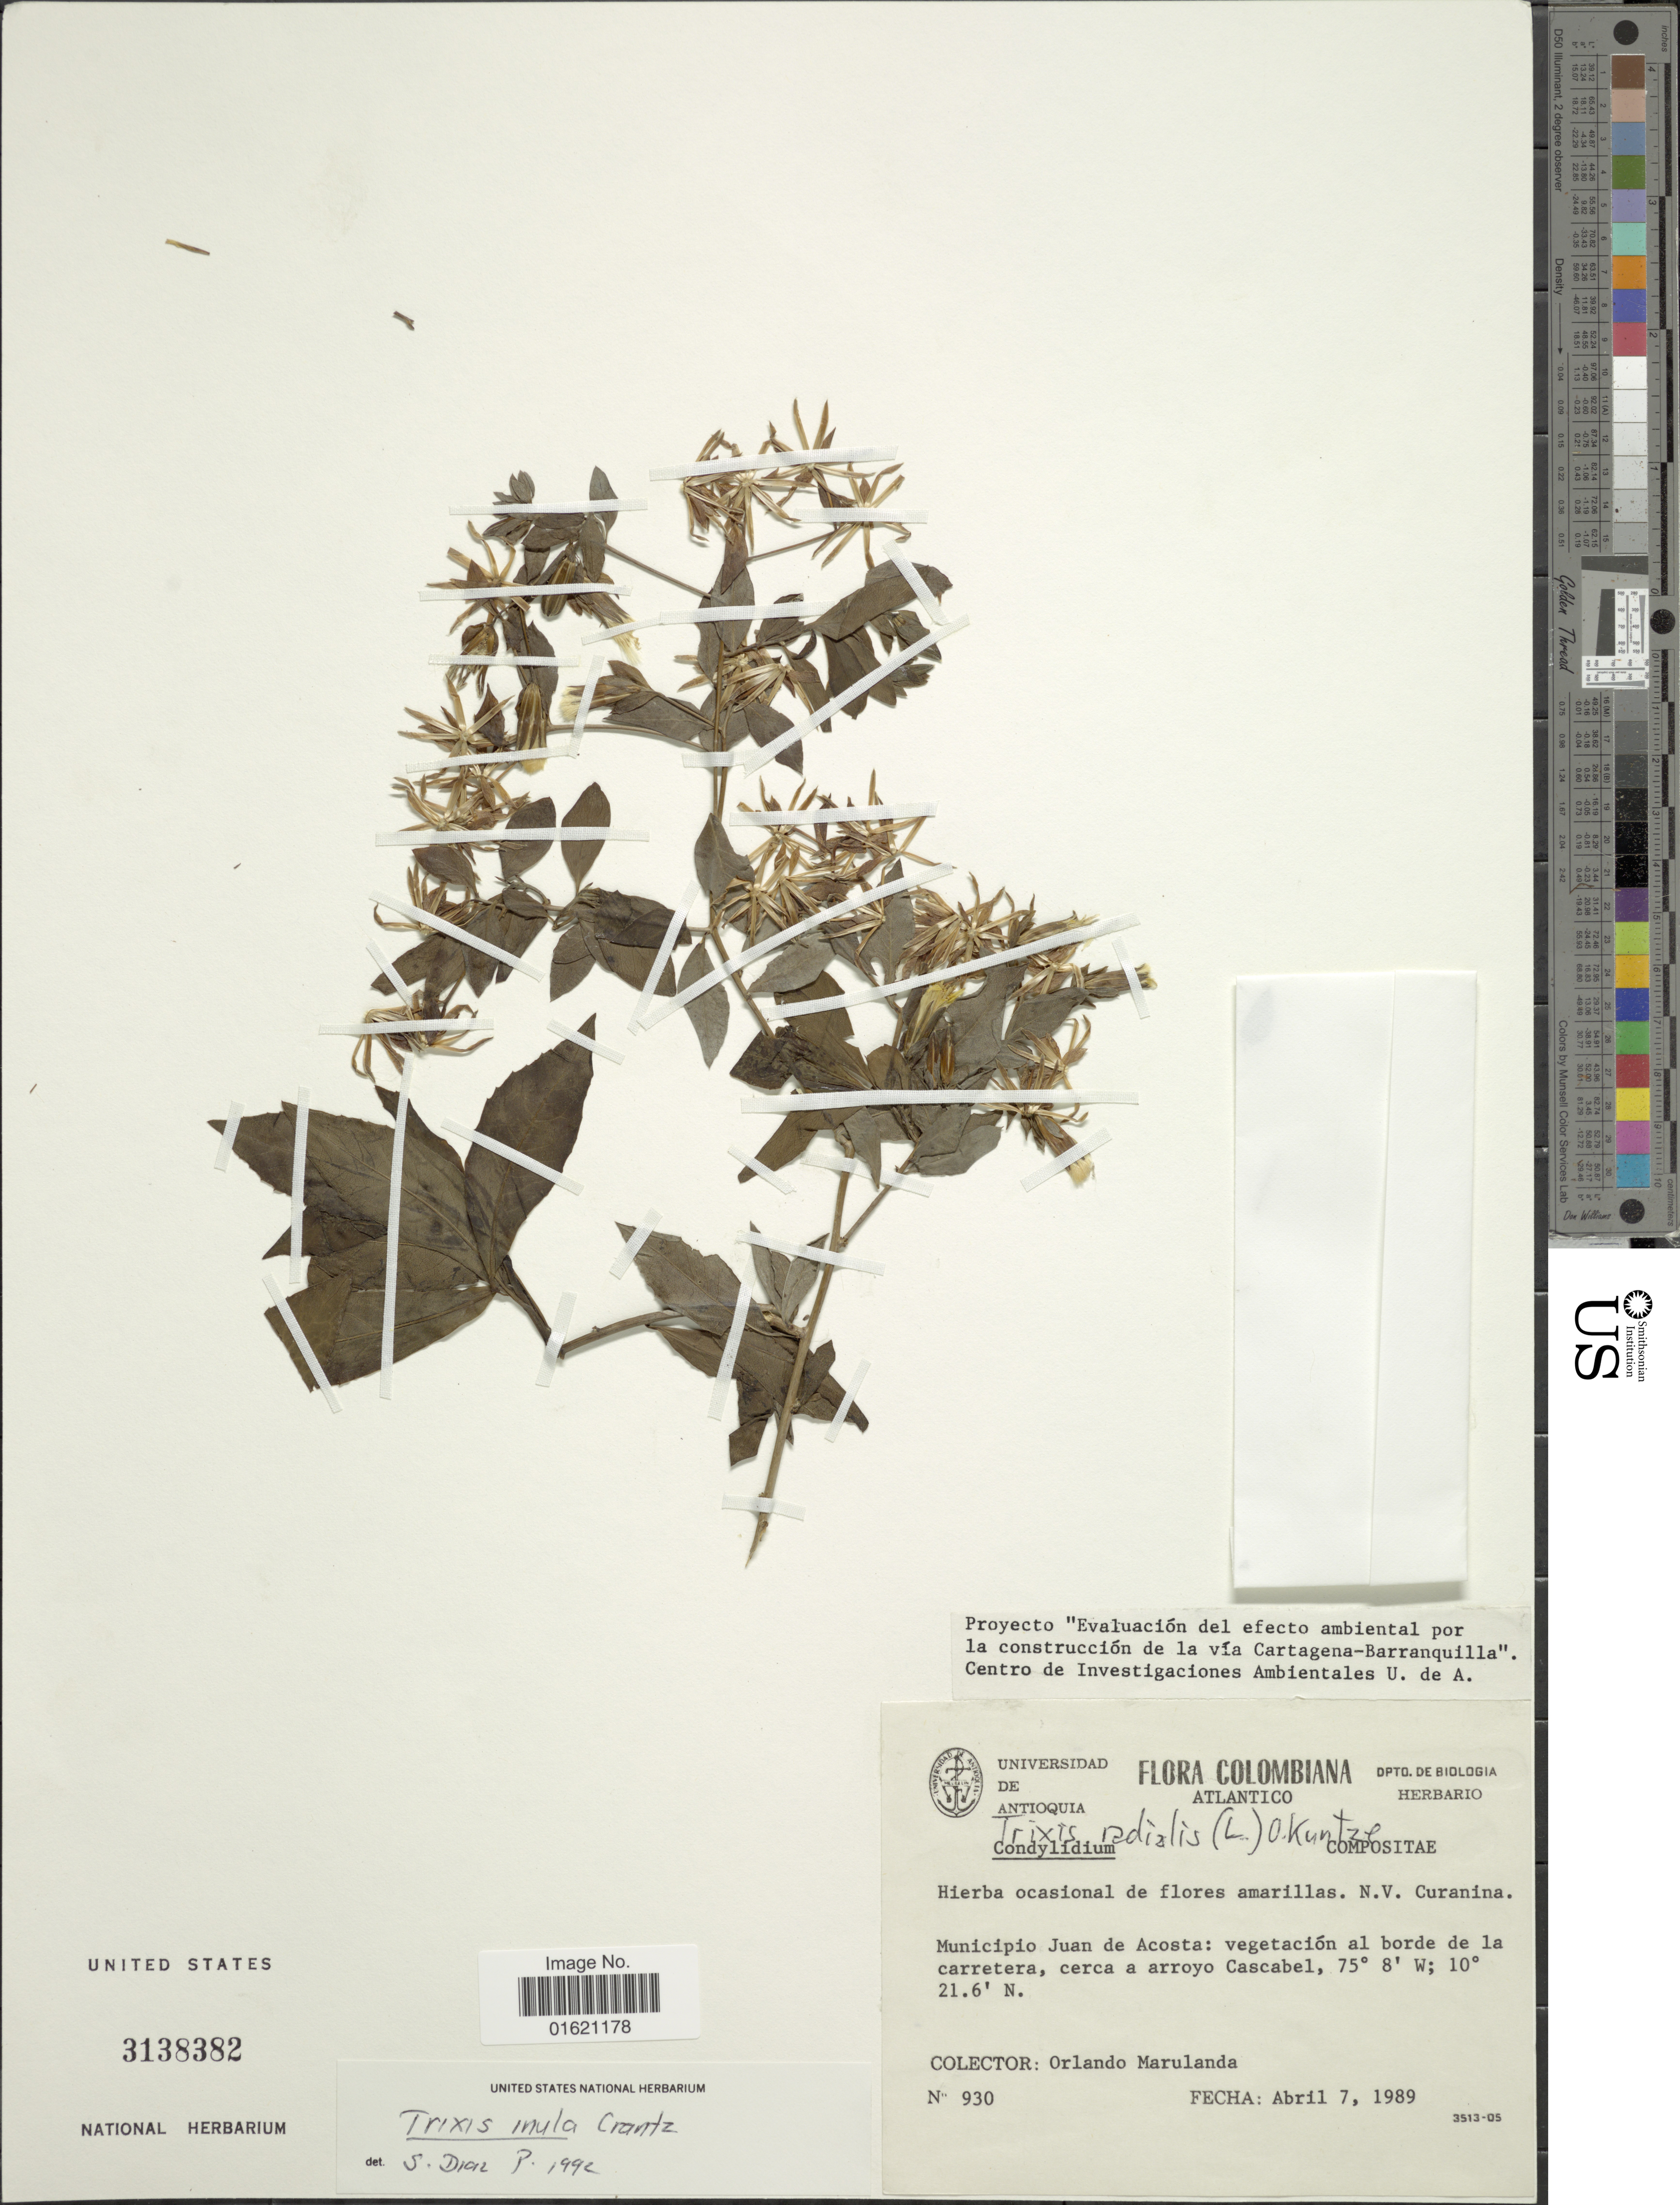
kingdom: Plantae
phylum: Tracheophyta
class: Magnoliopsida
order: Asterales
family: Asteraceae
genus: Trixis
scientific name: Trixis inula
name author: Crantz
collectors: O. Marulanda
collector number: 930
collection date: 1989-04-07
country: Colombia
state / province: Atlántico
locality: Municipio Juan de Acosta: vegetacion al borde de la carretera, cerca a arroyo Cascabel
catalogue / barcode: US 3138382